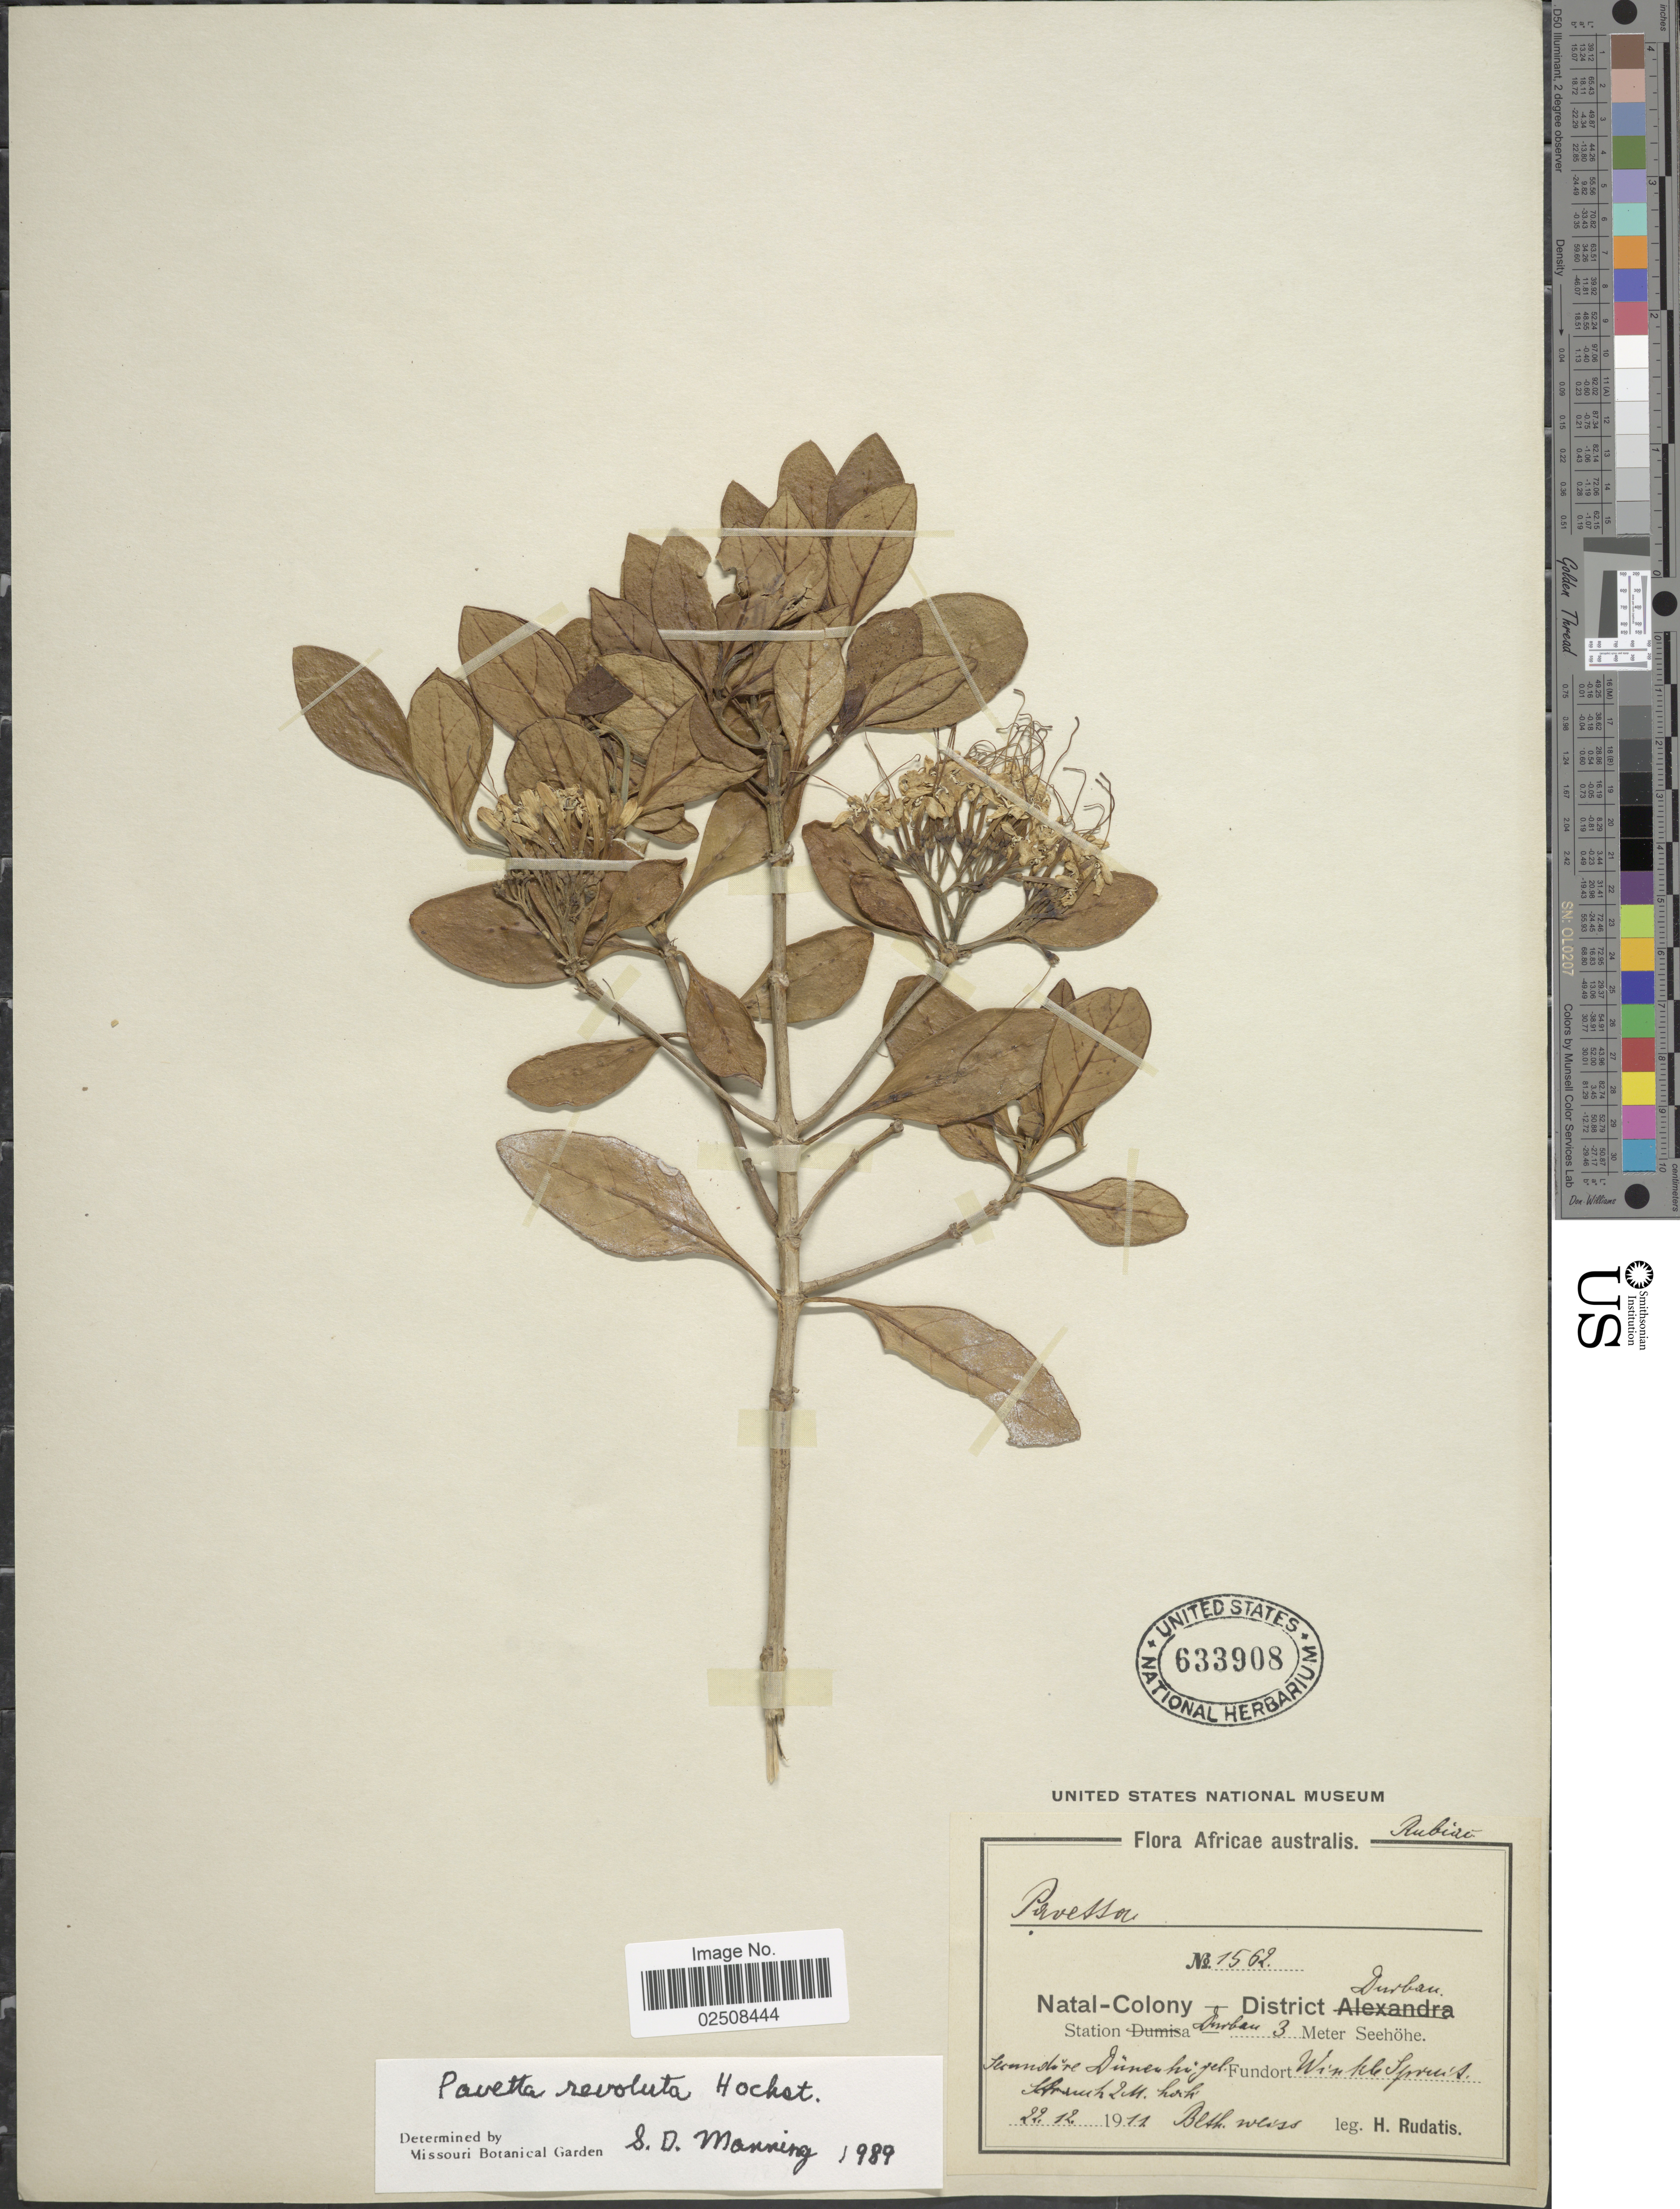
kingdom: Plantae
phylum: Tracheophyta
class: Magnoliopsida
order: Gentianales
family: Rubiaceae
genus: Pavetta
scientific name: Pavetta revoluta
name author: Hochst.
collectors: H. Rudatis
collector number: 1562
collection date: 1911-12-22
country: South Africa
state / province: KwaZulu-Natal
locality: Natal-Colony - District Durbau. Station Durbau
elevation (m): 3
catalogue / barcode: US 633908